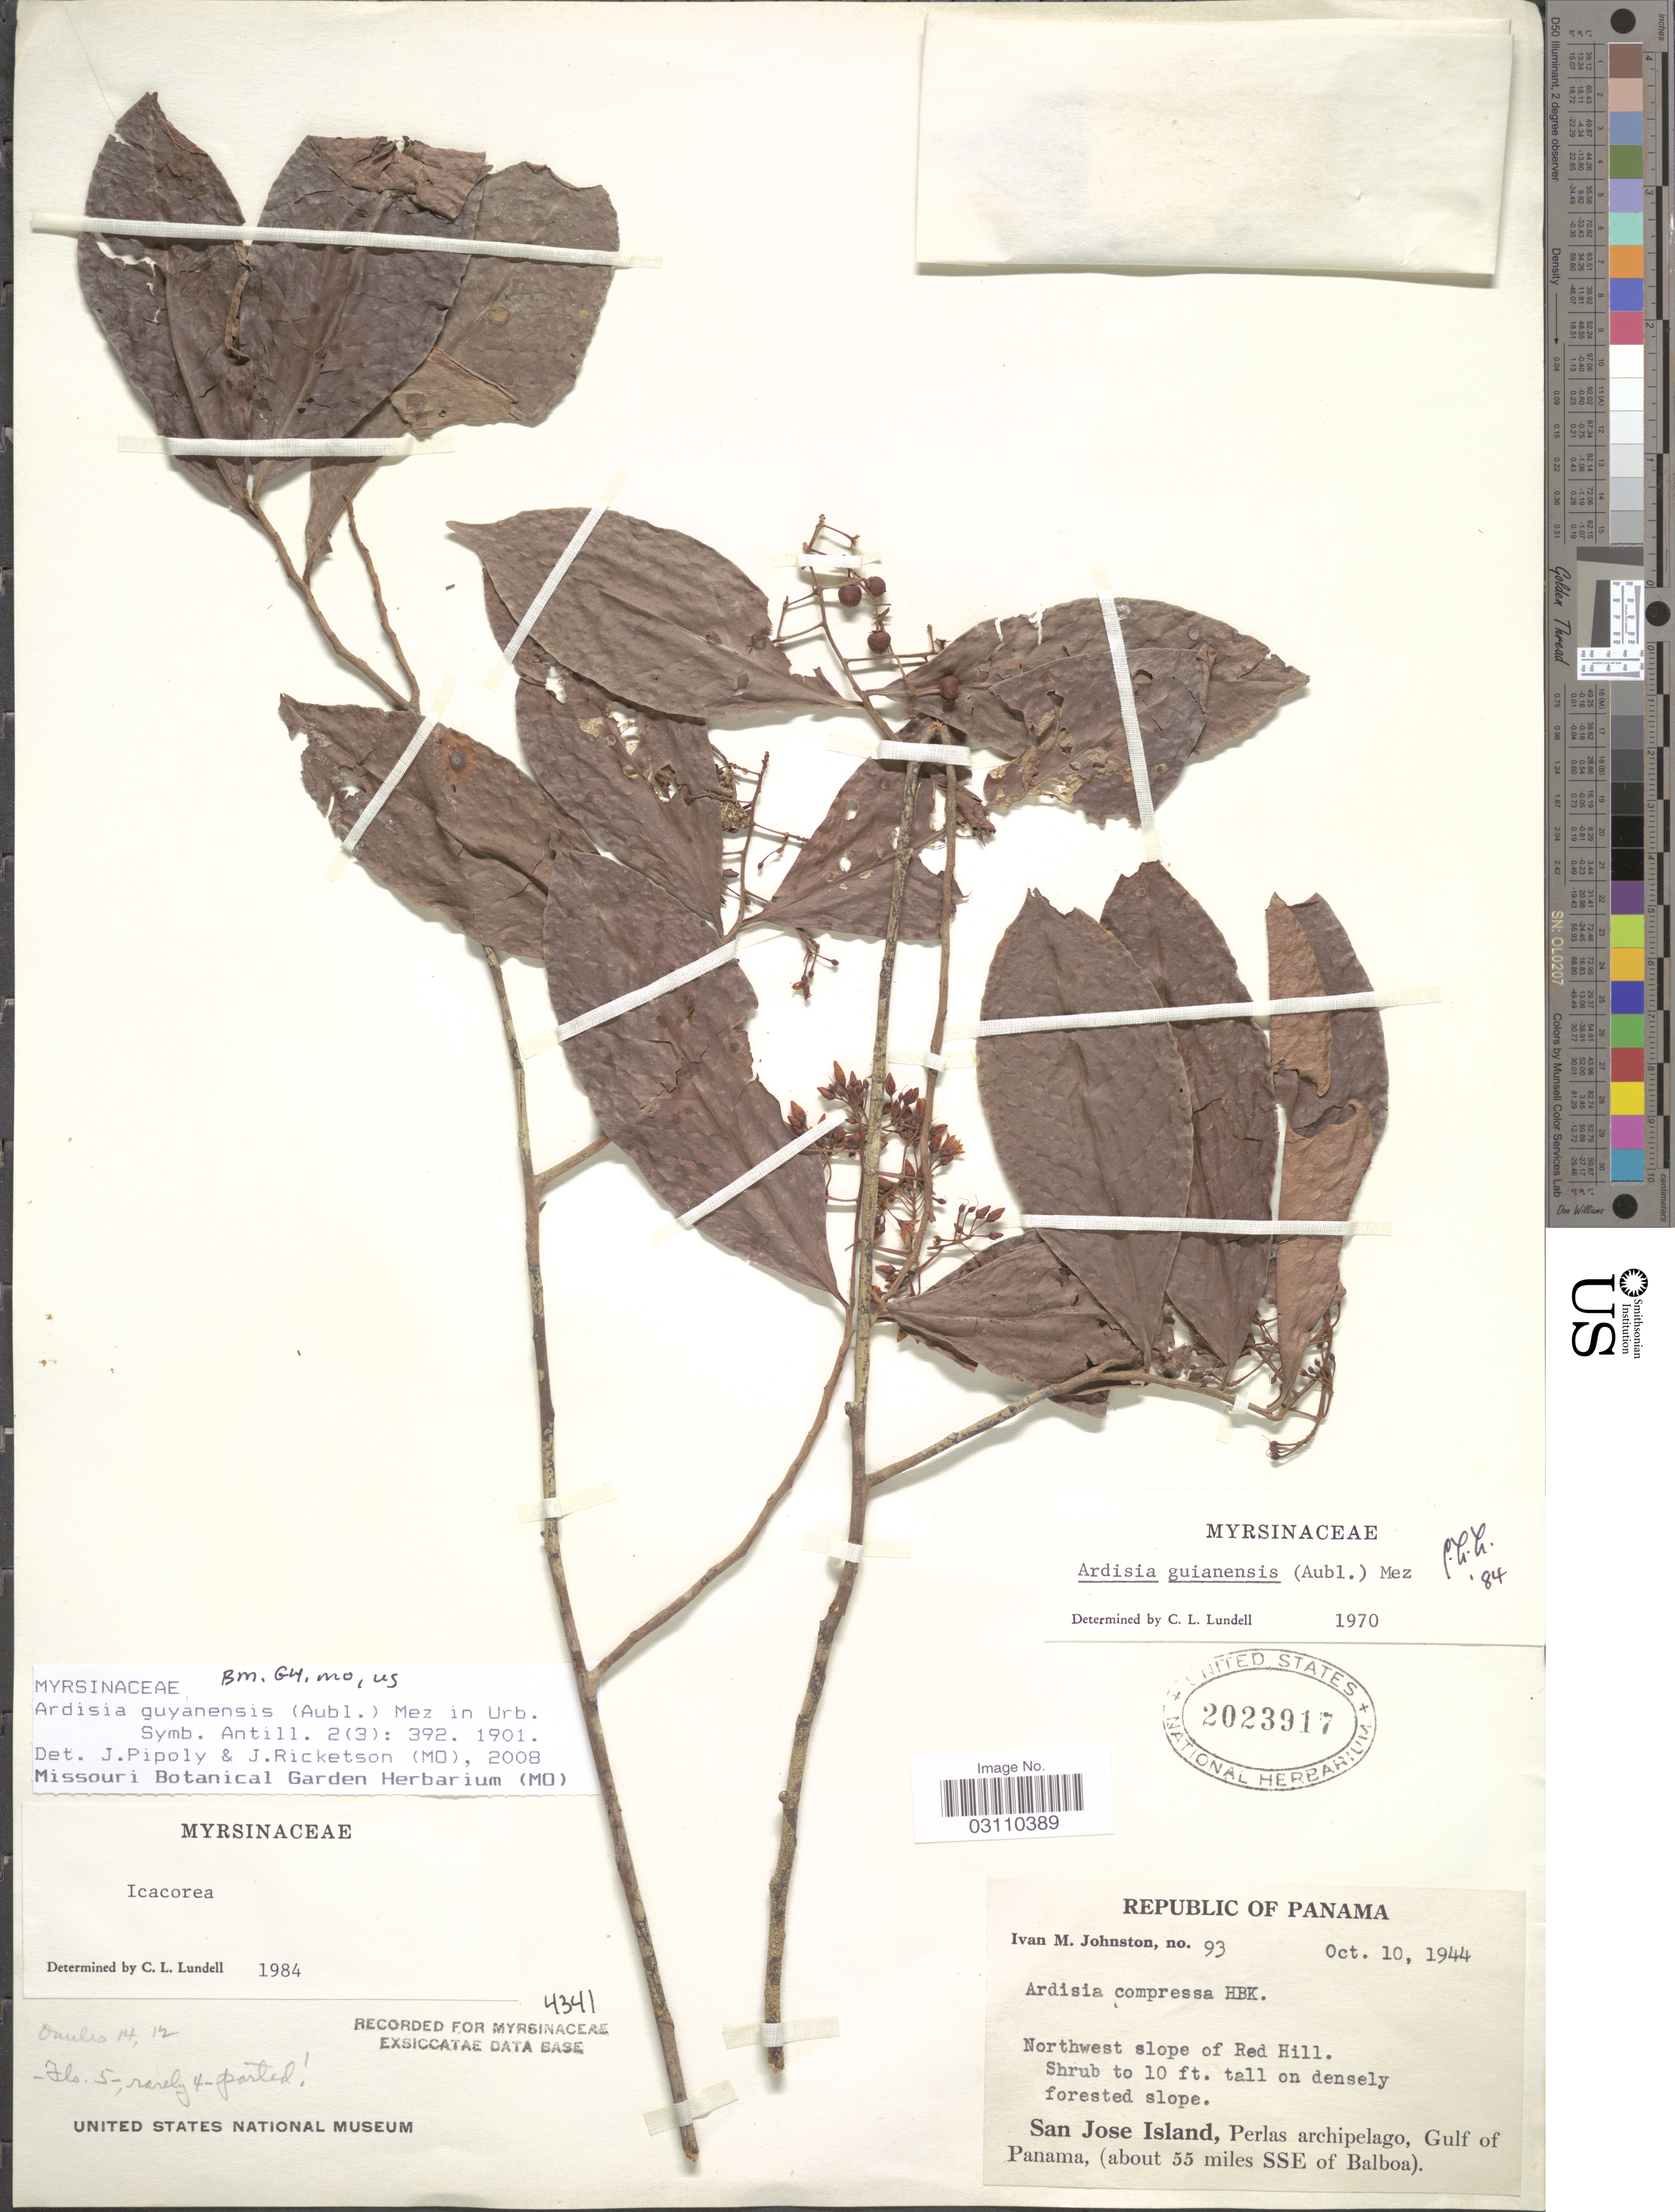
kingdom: Plantae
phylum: Tracheophyta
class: Magnoliopsida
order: Ericales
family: Primulaceae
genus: Ardisia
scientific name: Ardisia guianensis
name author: (Aubl.) Mez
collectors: I.M. Johnston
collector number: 93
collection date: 1944-10-10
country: Panama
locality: San Jose Island, Perlas archipelago, Gulf of Panama, (about 55 miles SSE of Balboa). Northwest slope of Red Hill.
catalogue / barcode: US 2023917